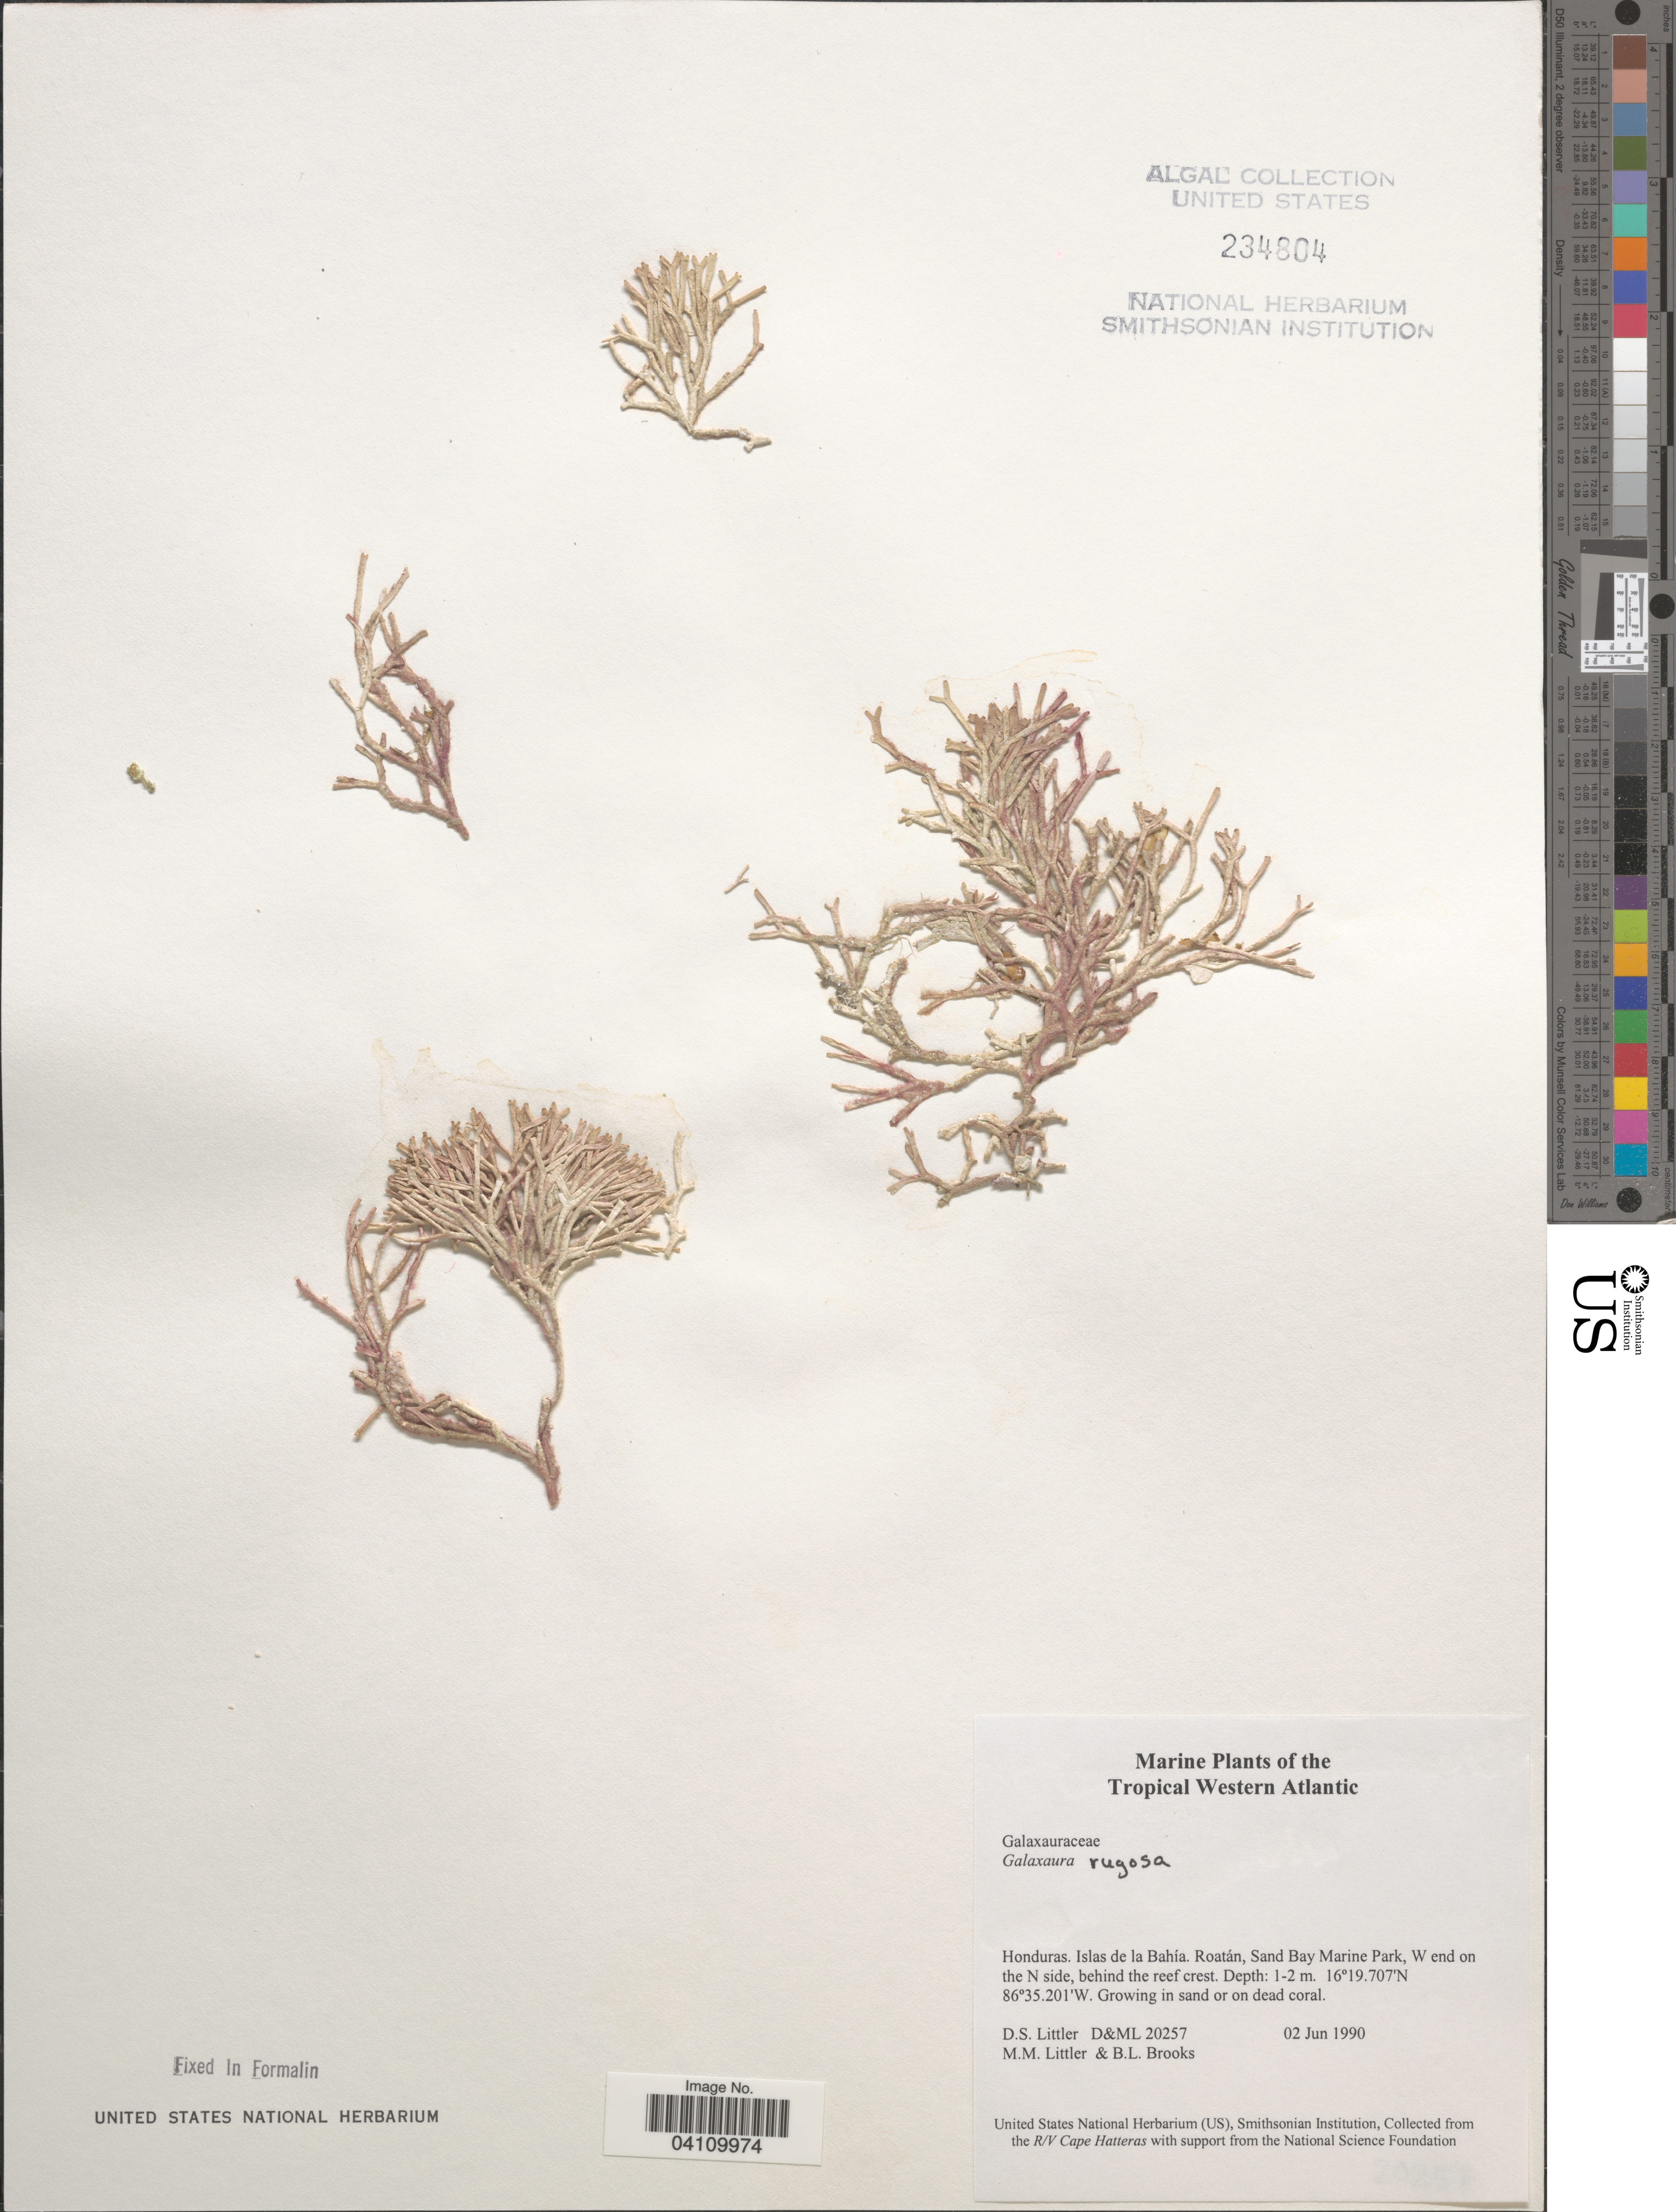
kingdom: Plantae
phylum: Rhodophyta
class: Florideophyceae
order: Nemaliales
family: Galaxauraceae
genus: Galaxaura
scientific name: Galaxaura rugosa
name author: (Ellis & Sol.) J.V.Lamouroux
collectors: D. S. Littler & B. Brooks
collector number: D&ML 20257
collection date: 1990-06-02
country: Honduras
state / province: Islas de la Bahía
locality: Tropical Western Atlantic. Roatán, Sand Bay Marine Park, W end on the N side, behind the reef crest.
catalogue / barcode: US 234804